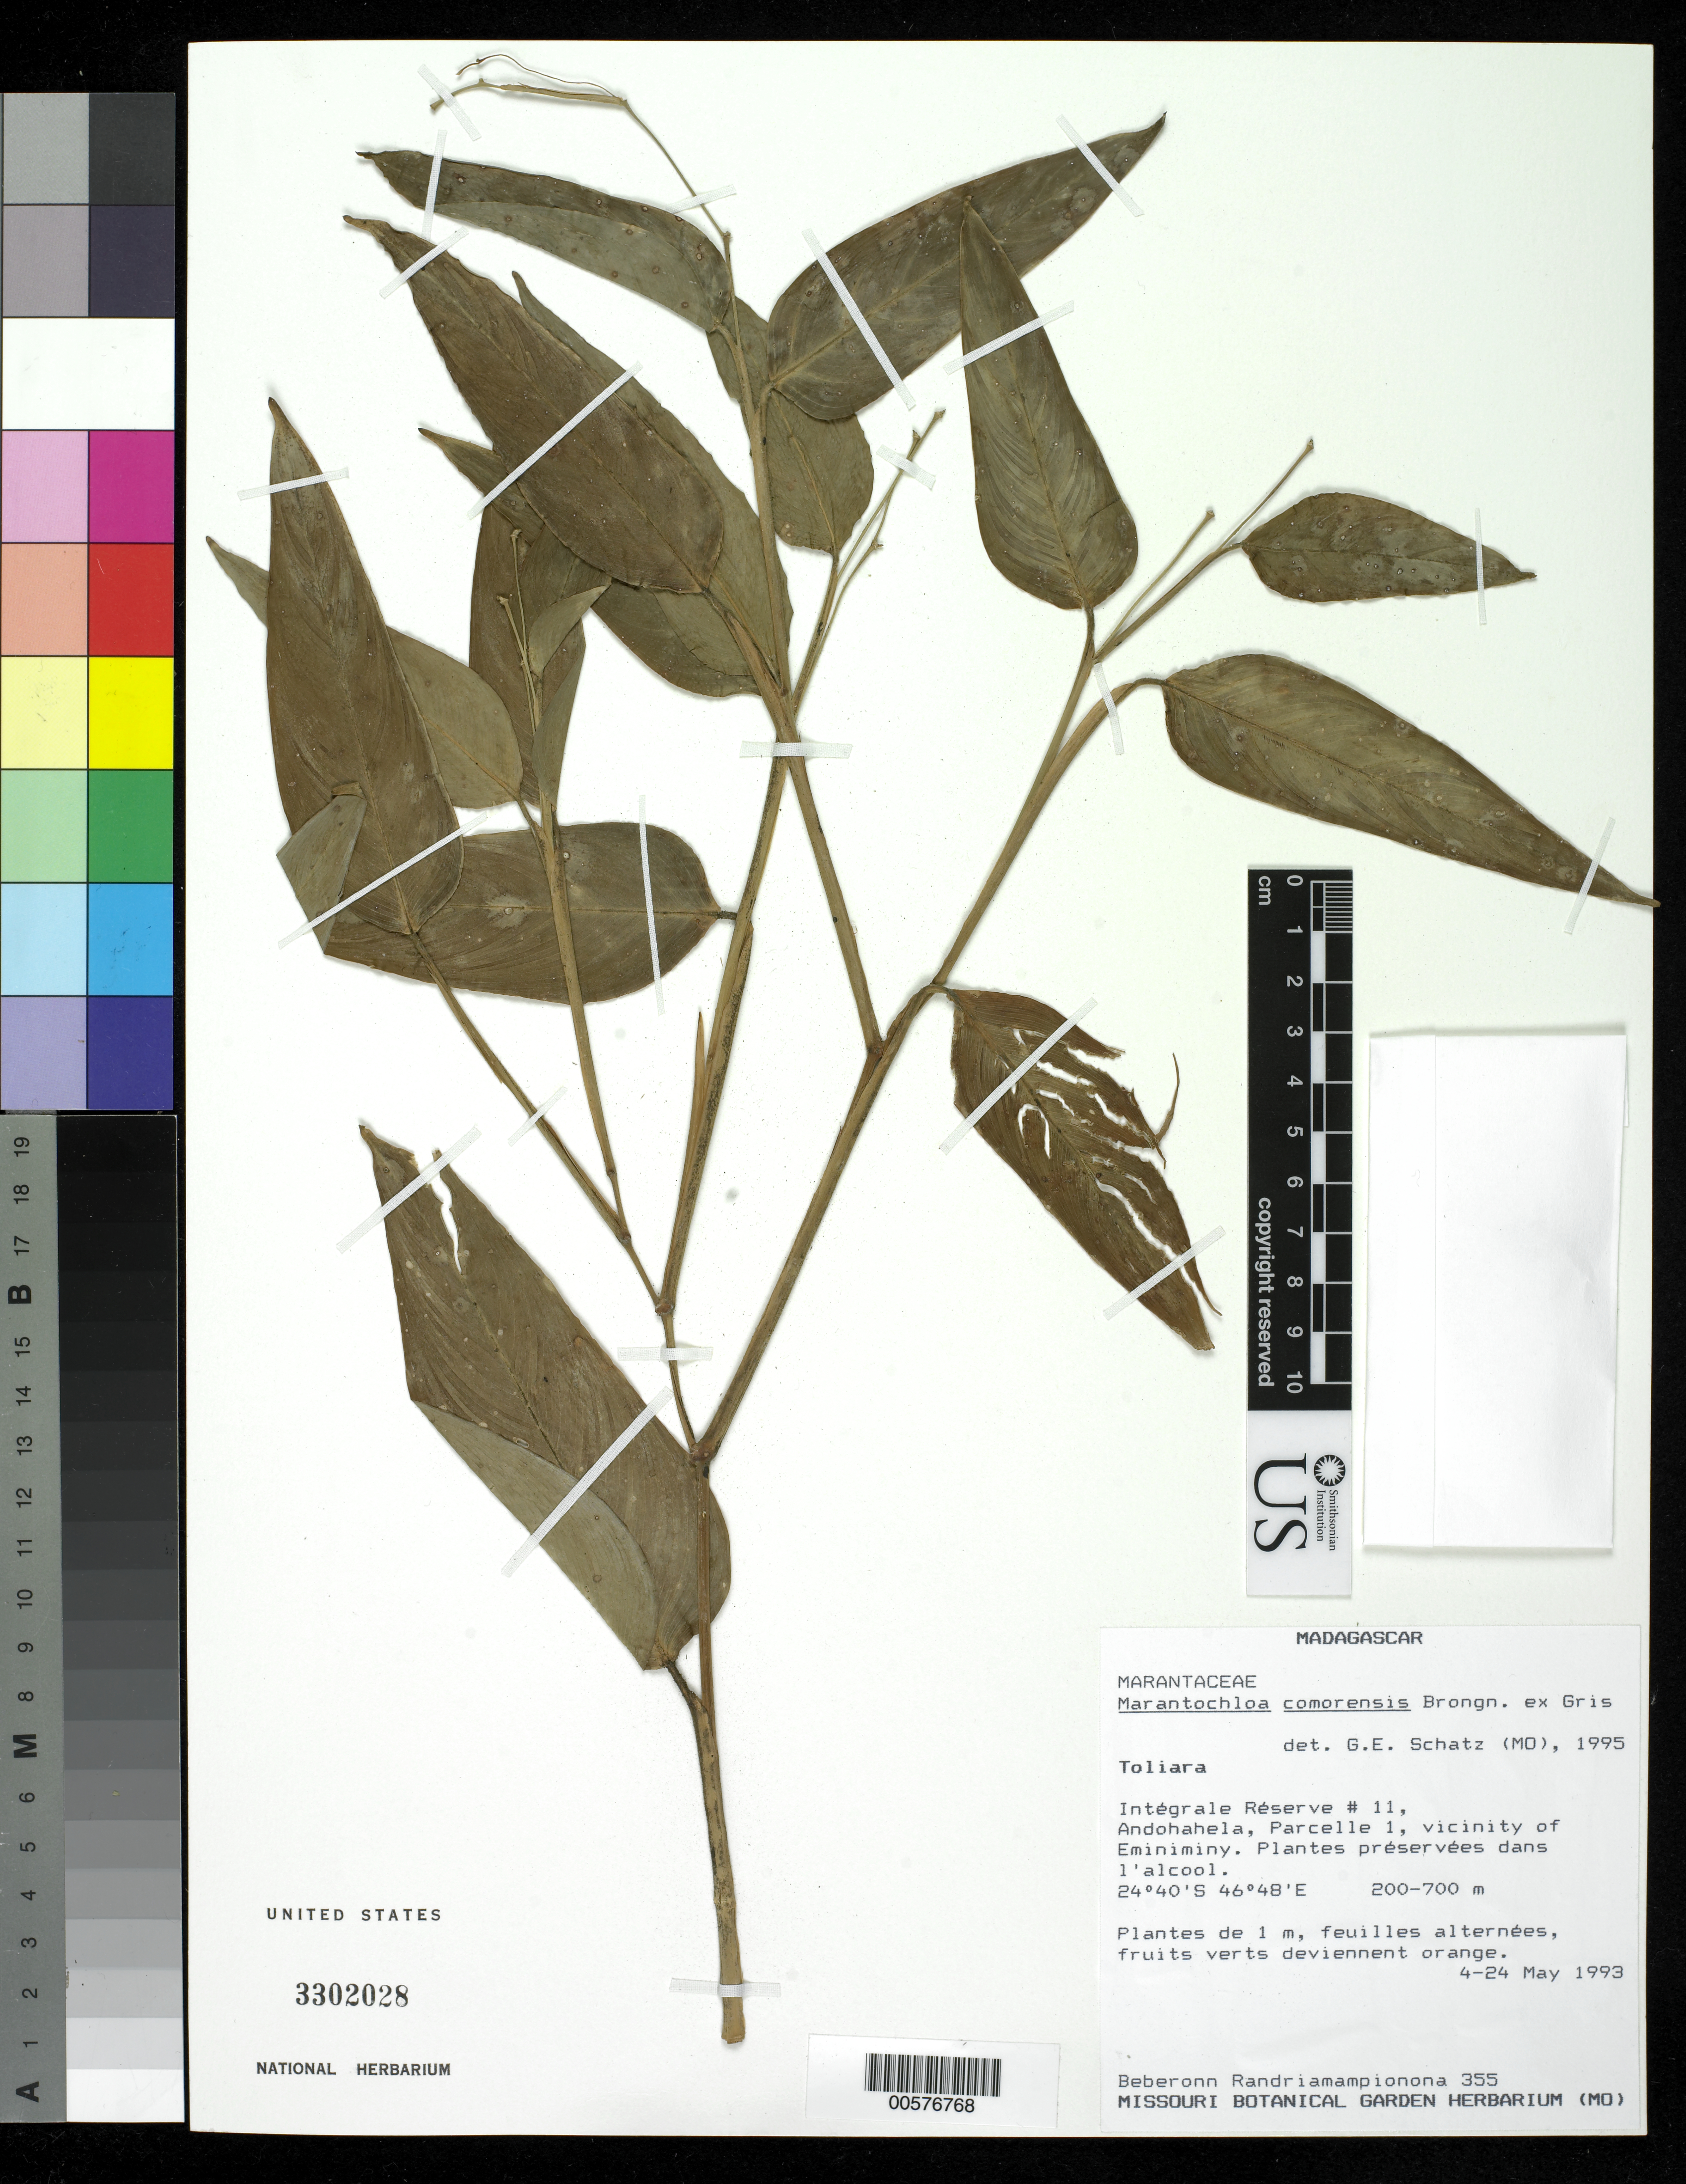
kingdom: Plantae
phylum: Tracheophyta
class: Liliopsida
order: Zingiberales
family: Marantaceae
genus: Marantochloa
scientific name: Marantochloa comorensis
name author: Brongn. ex Gris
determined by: Schatz, George E.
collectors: B. Randriamampionona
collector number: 355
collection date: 1993-05-04/1993-05-24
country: Madagascar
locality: Integrale Reserve #11, Andohahela, Parcelle 1, vicinity of Eminiminy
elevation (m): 200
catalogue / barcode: US 3302028